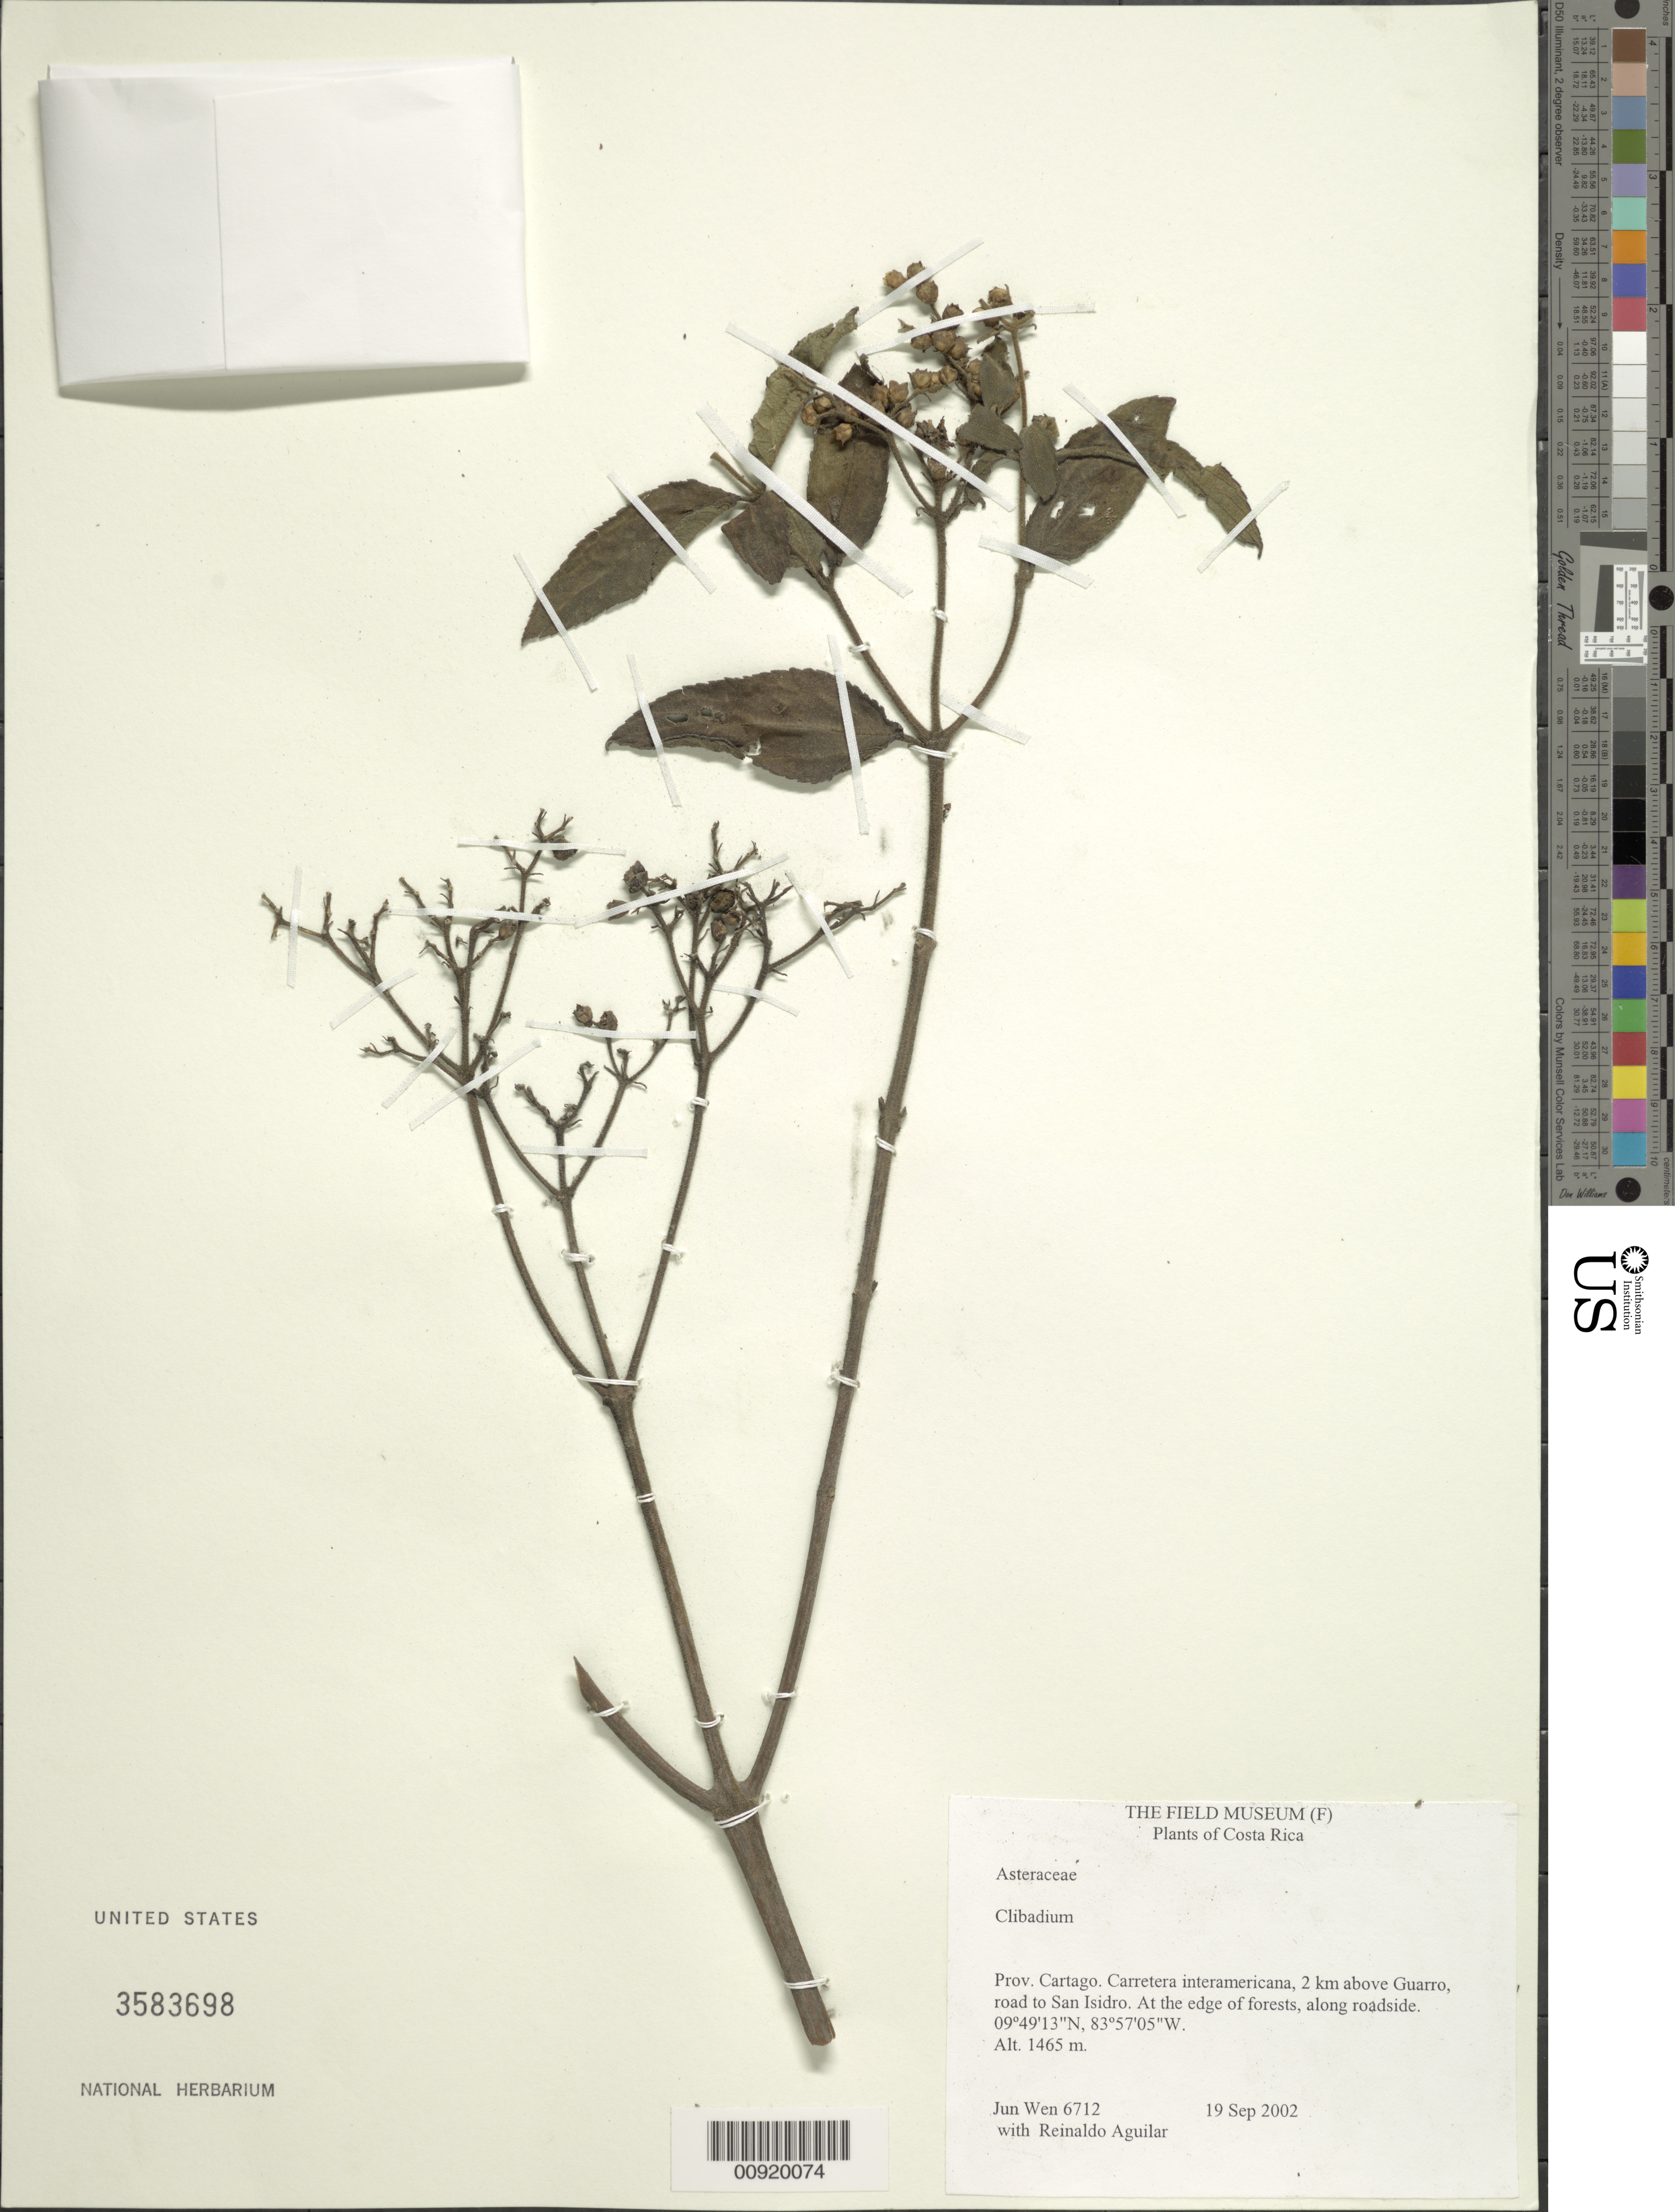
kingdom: Plantae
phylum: Tracheophyta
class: Magnoliopsida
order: Asterales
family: Asteraceae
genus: Clibadium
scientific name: Clibadium sp.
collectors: J. Wen & R. Aguilar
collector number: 6712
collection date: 2002-09-19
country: Costa Rica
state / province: Cartago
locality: Carretera interamericana, 2 km above Guarro, road to San Isidro.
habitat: At the edge of forests, along roadside.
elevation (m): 1465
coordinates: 09 49 13 N, 83 57 05 W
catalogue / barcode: US 3583698